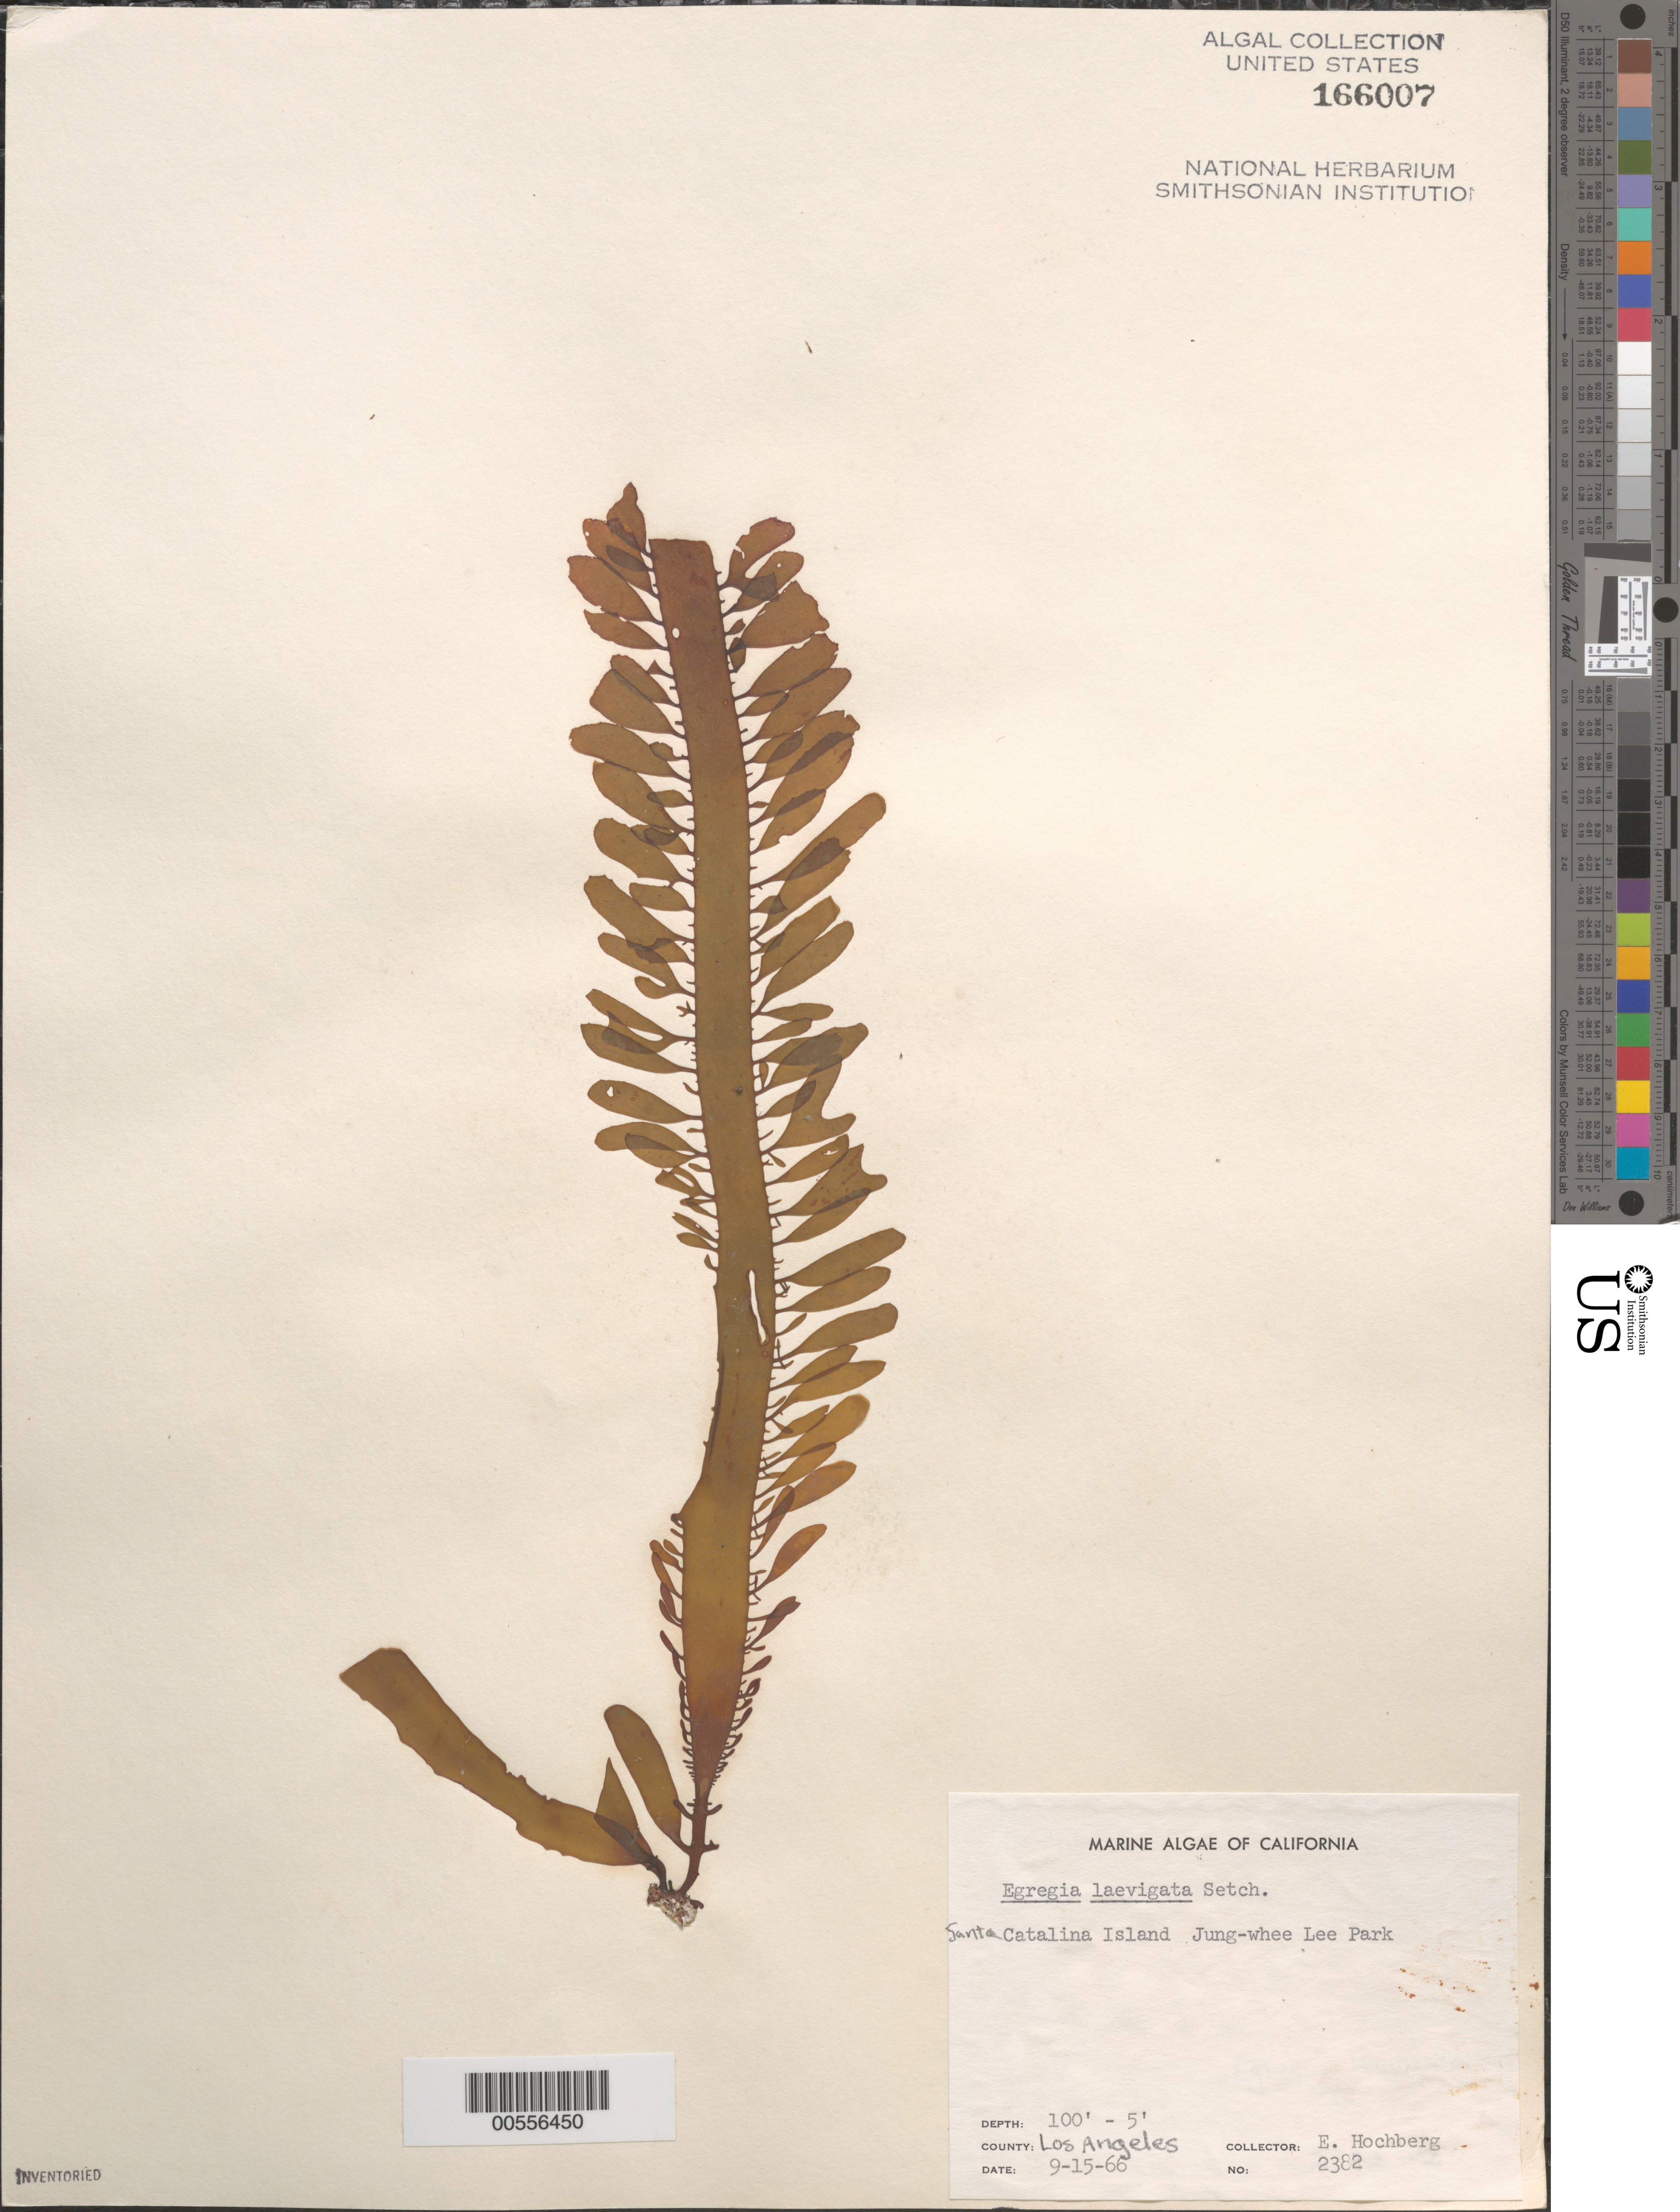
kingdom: Chromista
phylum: Ochrophyta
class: Phaeophyceae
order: Laminariales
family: Lessoniaceae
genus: Egregia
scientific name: Egregia menziesii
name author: (Turner) Aresch.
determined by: Algae name updating Project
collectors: E. Hochberg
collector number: Neushul 2382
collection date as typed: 15 Sep 1966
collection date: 1966-09-15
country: United States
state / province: California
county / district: Los Angeles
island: Santa Catalina Island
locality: Jung-Whee Lee Park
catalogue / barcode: US 166007